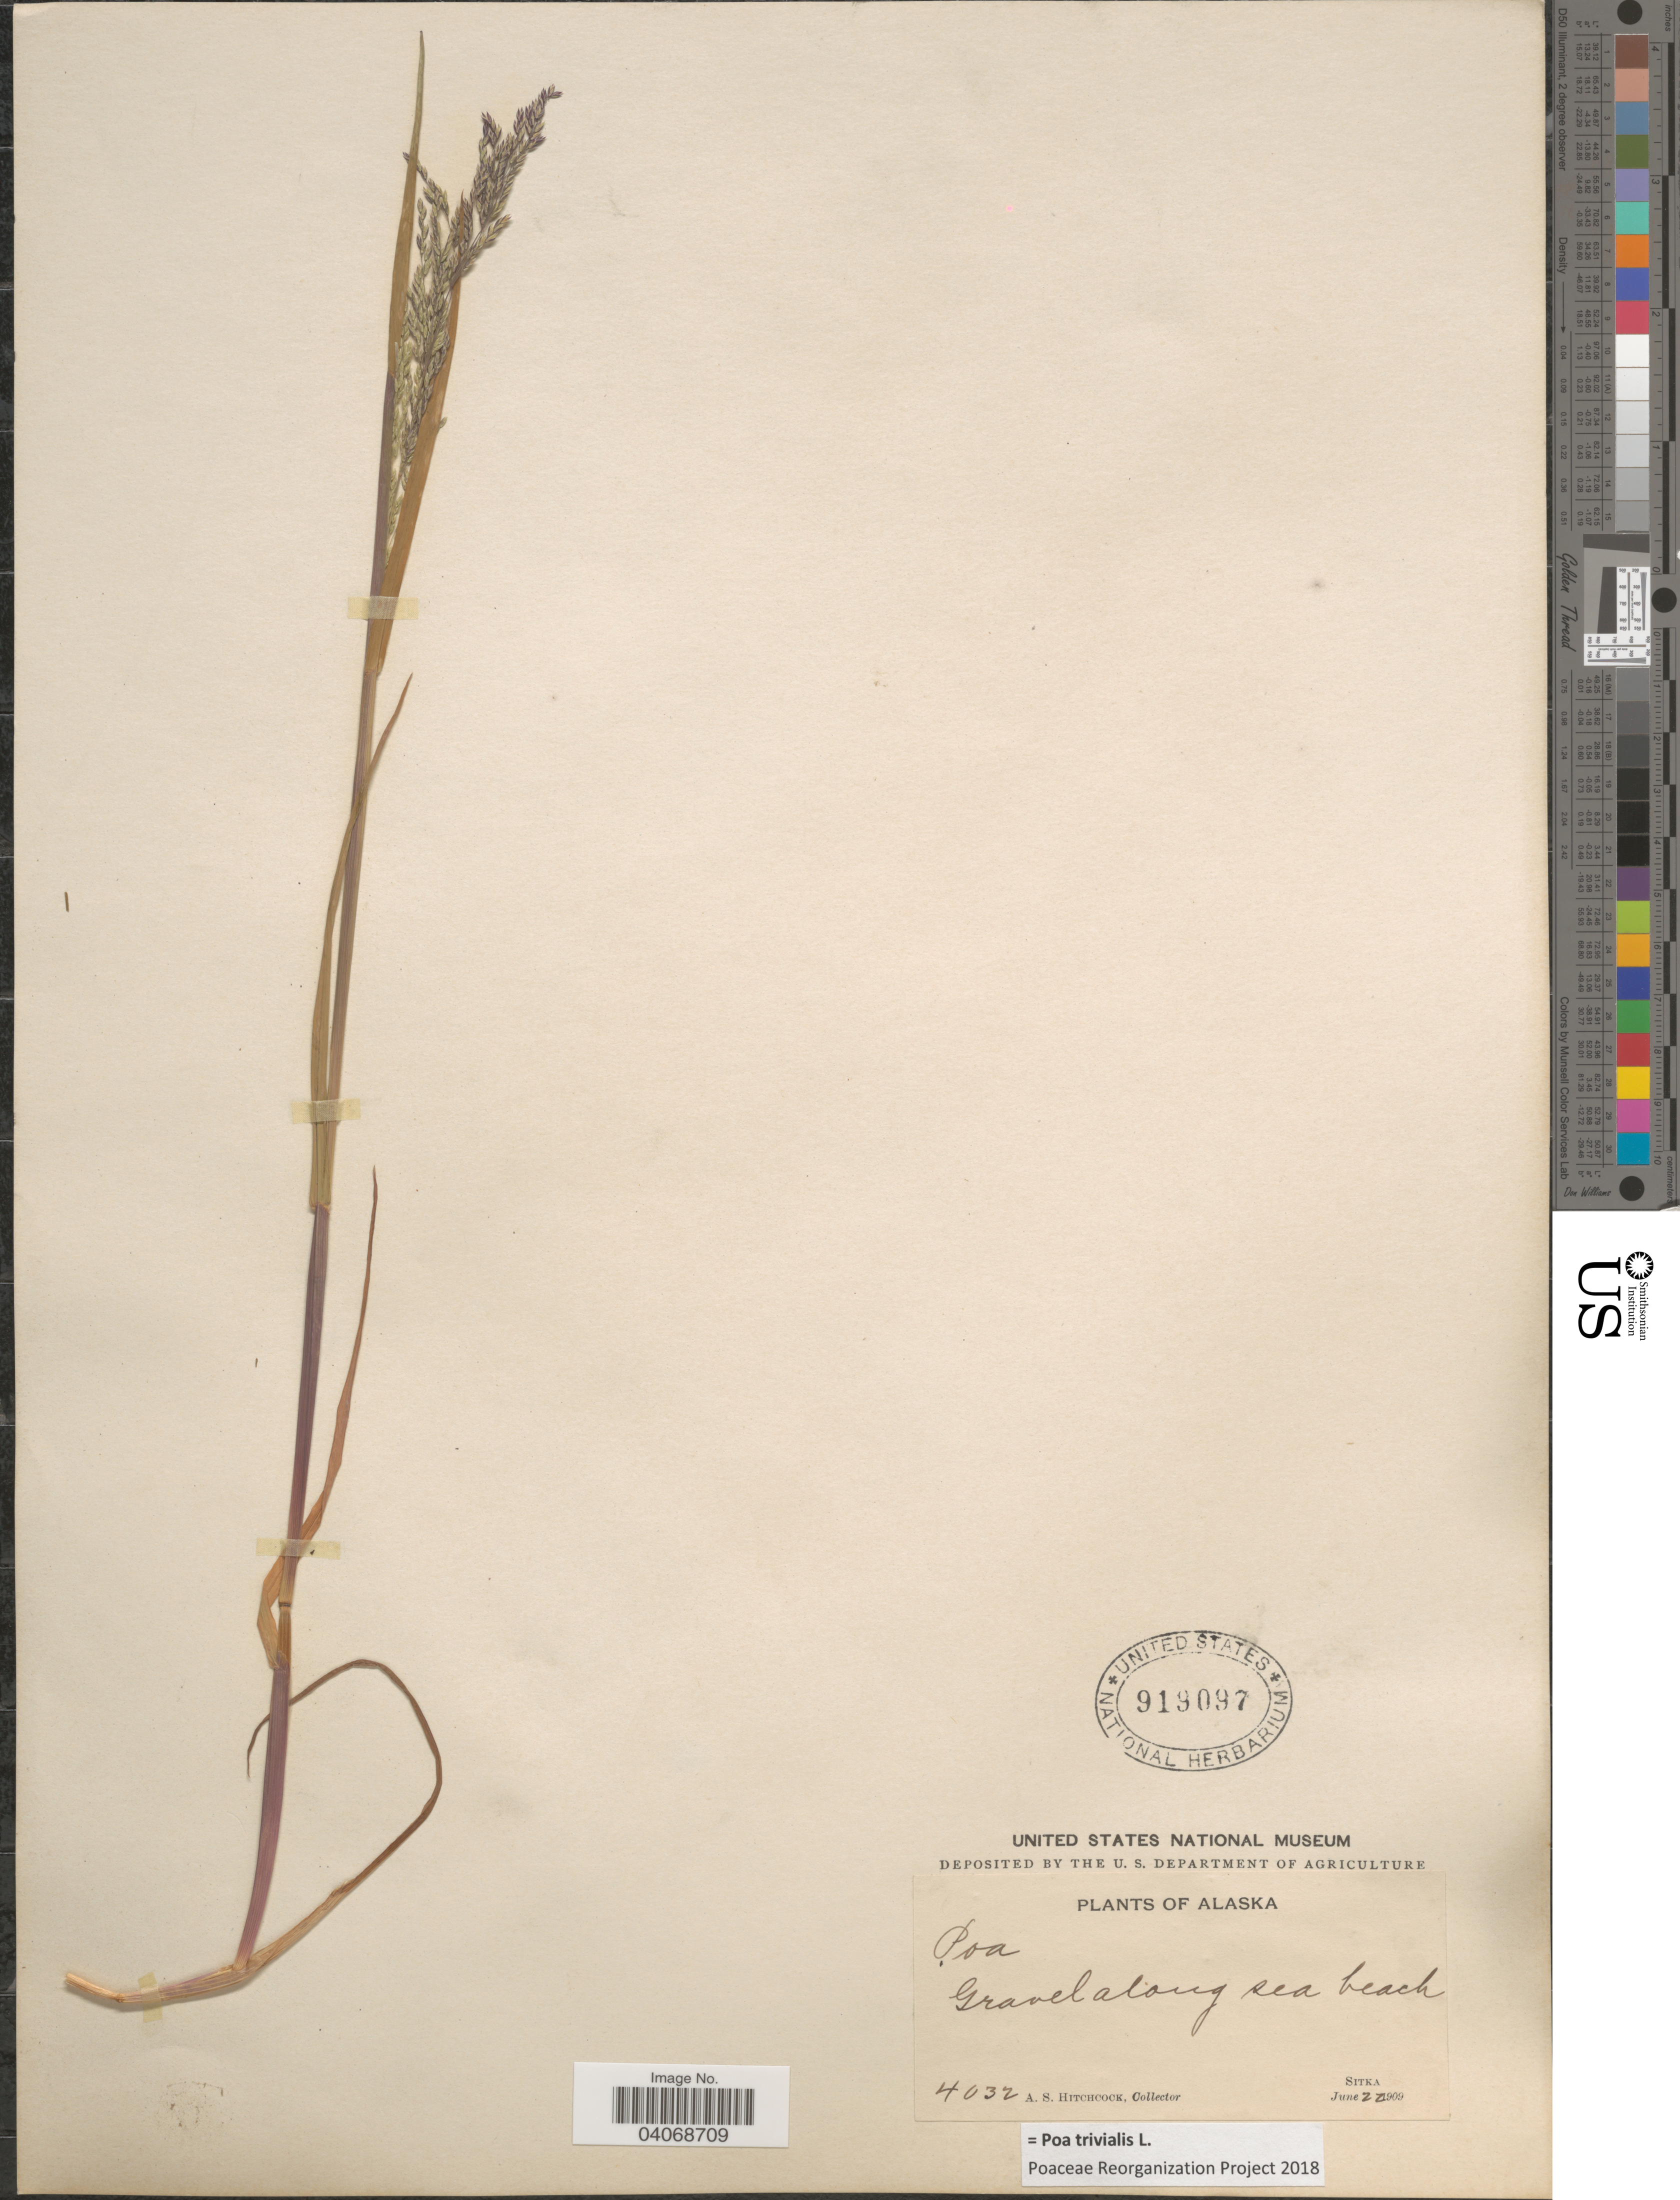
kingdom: Plantae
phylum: Tracheophyta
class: Liliopsida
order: Poales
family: Poaceae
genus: Poa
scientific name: Poa trivialis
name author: L.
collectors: A. S. Hitchcock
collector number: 4032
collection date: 1909-06-22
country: United States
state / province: Alaska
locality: Gravel along sea beach. Sitka.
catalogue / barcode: US 919097